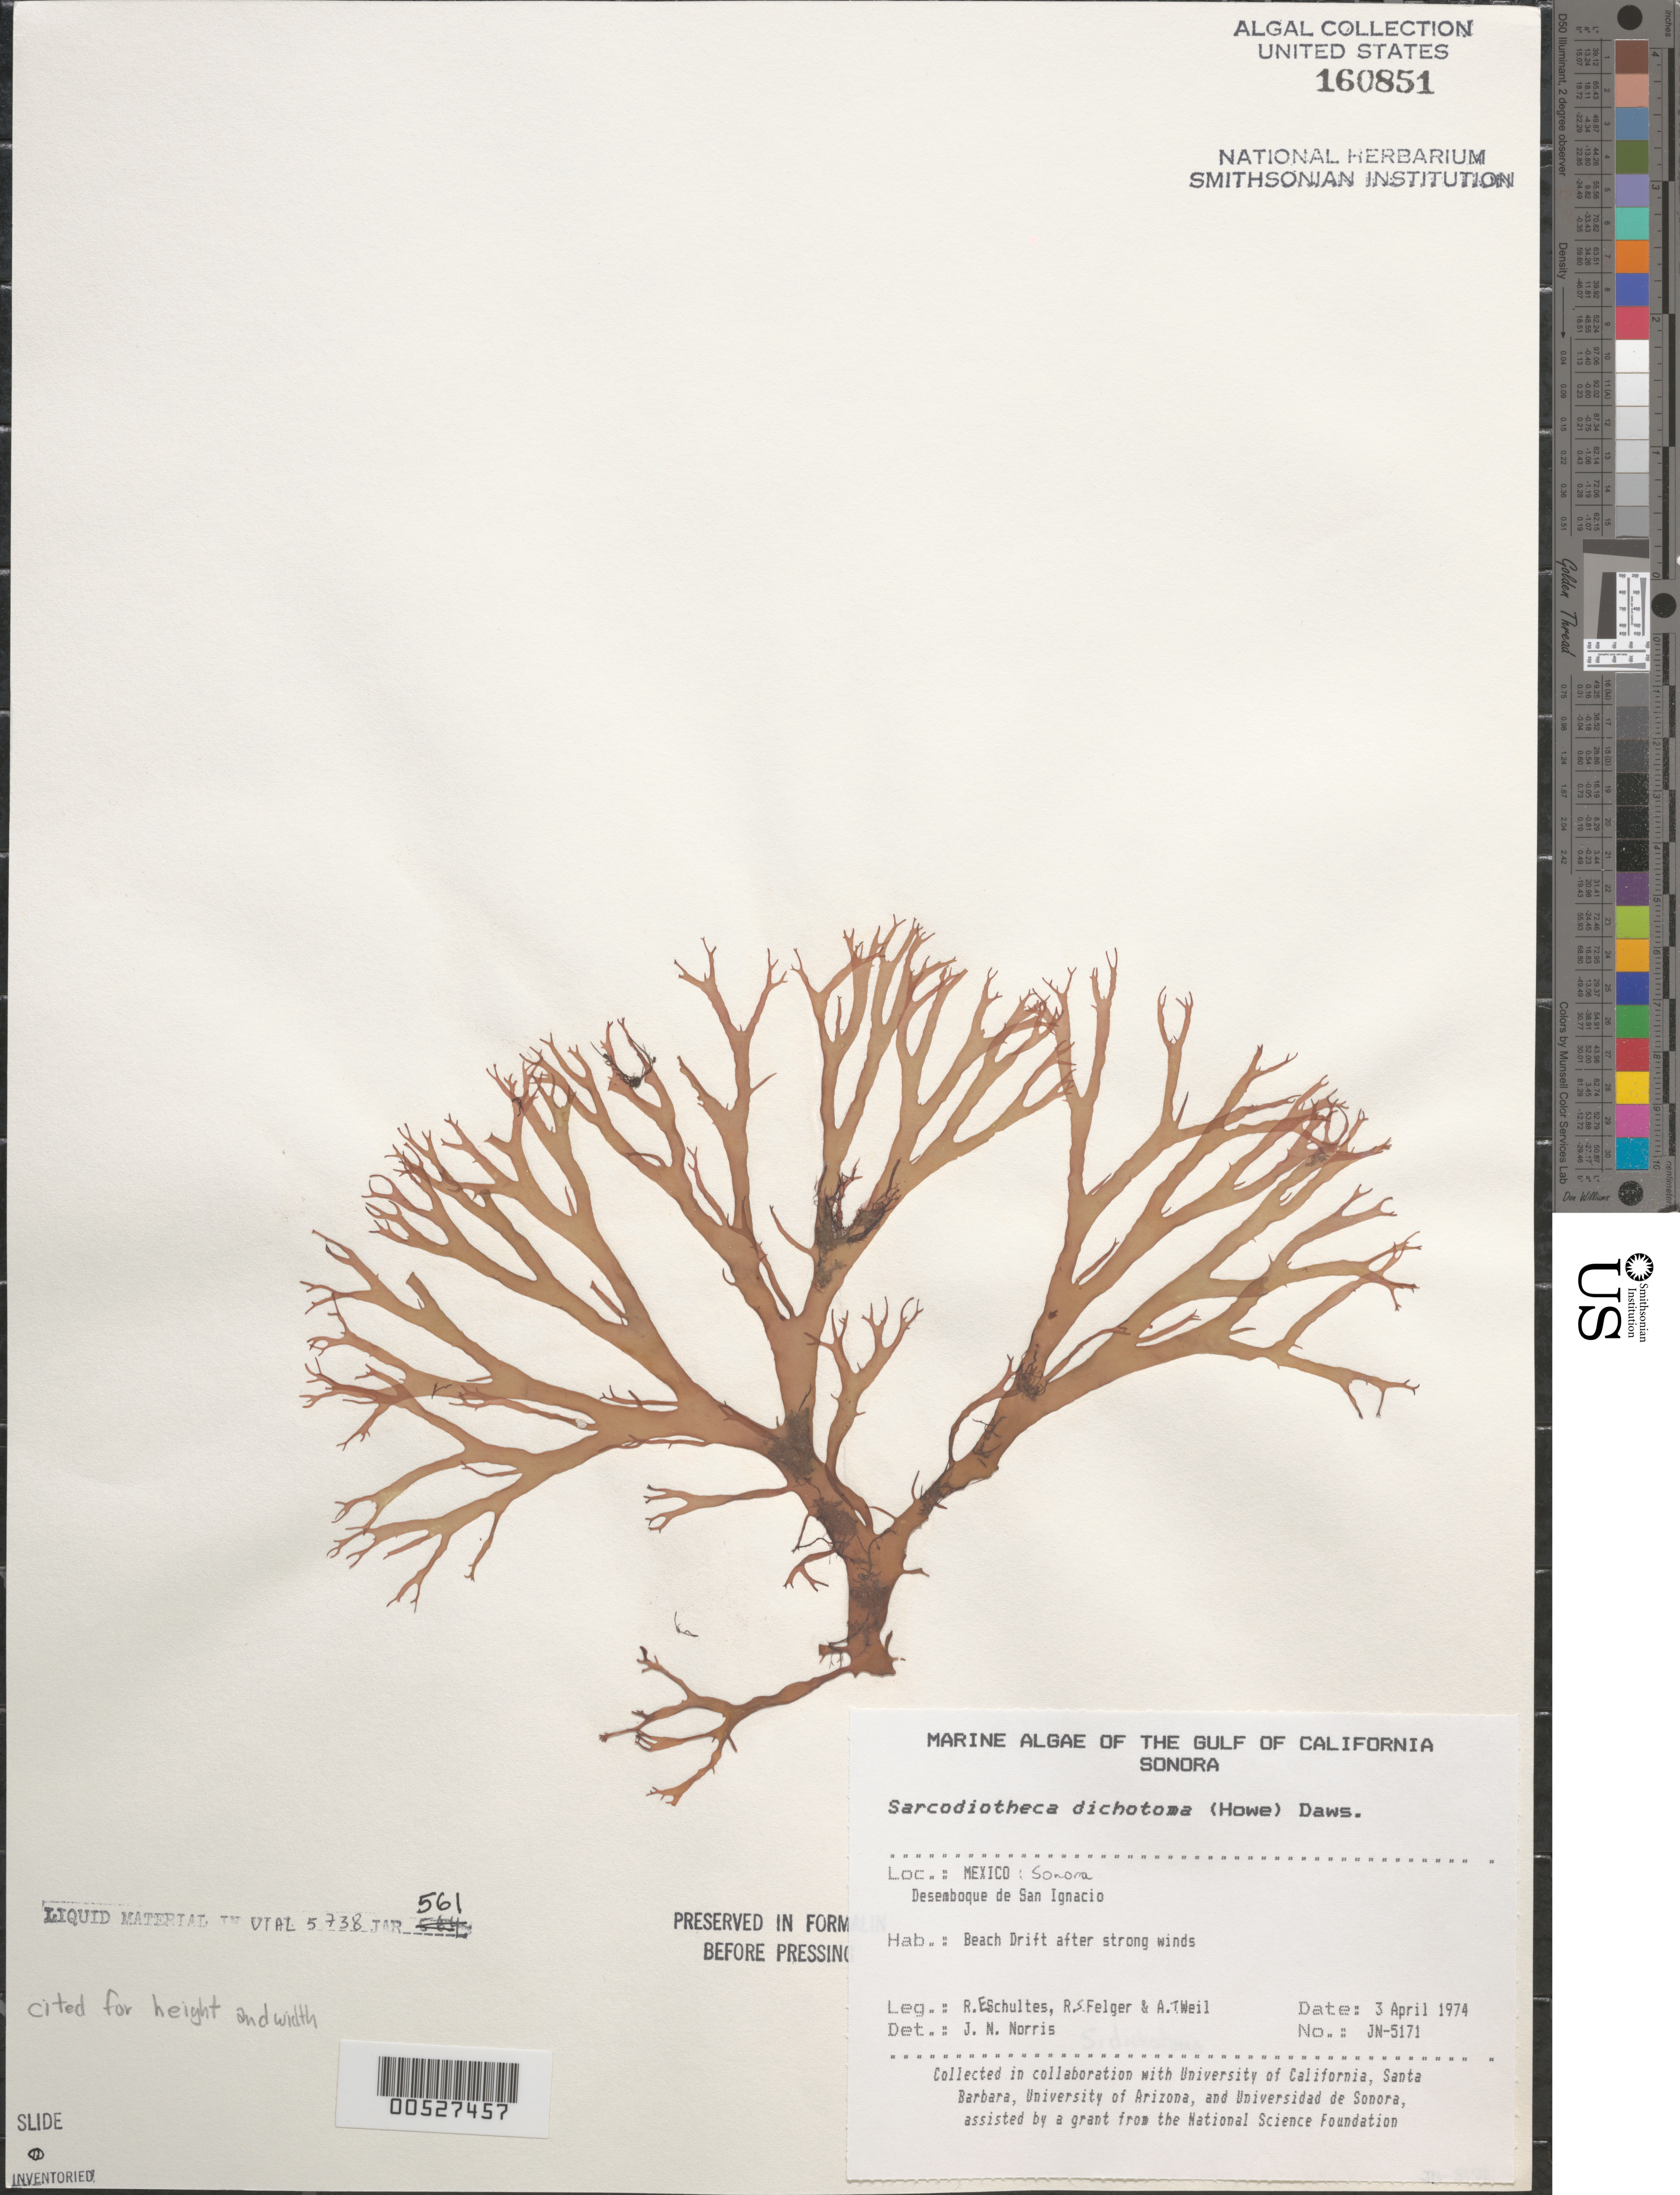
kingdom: Plantae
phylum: Rhodophyta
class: Florideophyceae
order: Gigartinales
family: Solieriaceae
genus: Sarcodiotheca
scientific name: Sarcodiotheca dichotoma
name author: (M. Howe) E.Y. Dawson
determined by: Norris, James N.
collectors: R. E. Schultes, R. S. Felger & A. T. Weil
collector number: JN-5171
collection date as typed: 03 Apr 1974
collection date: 1974-04-03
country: Mexico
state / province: Sonora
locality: Desemboque de San Ignacio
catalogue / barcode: US 160851